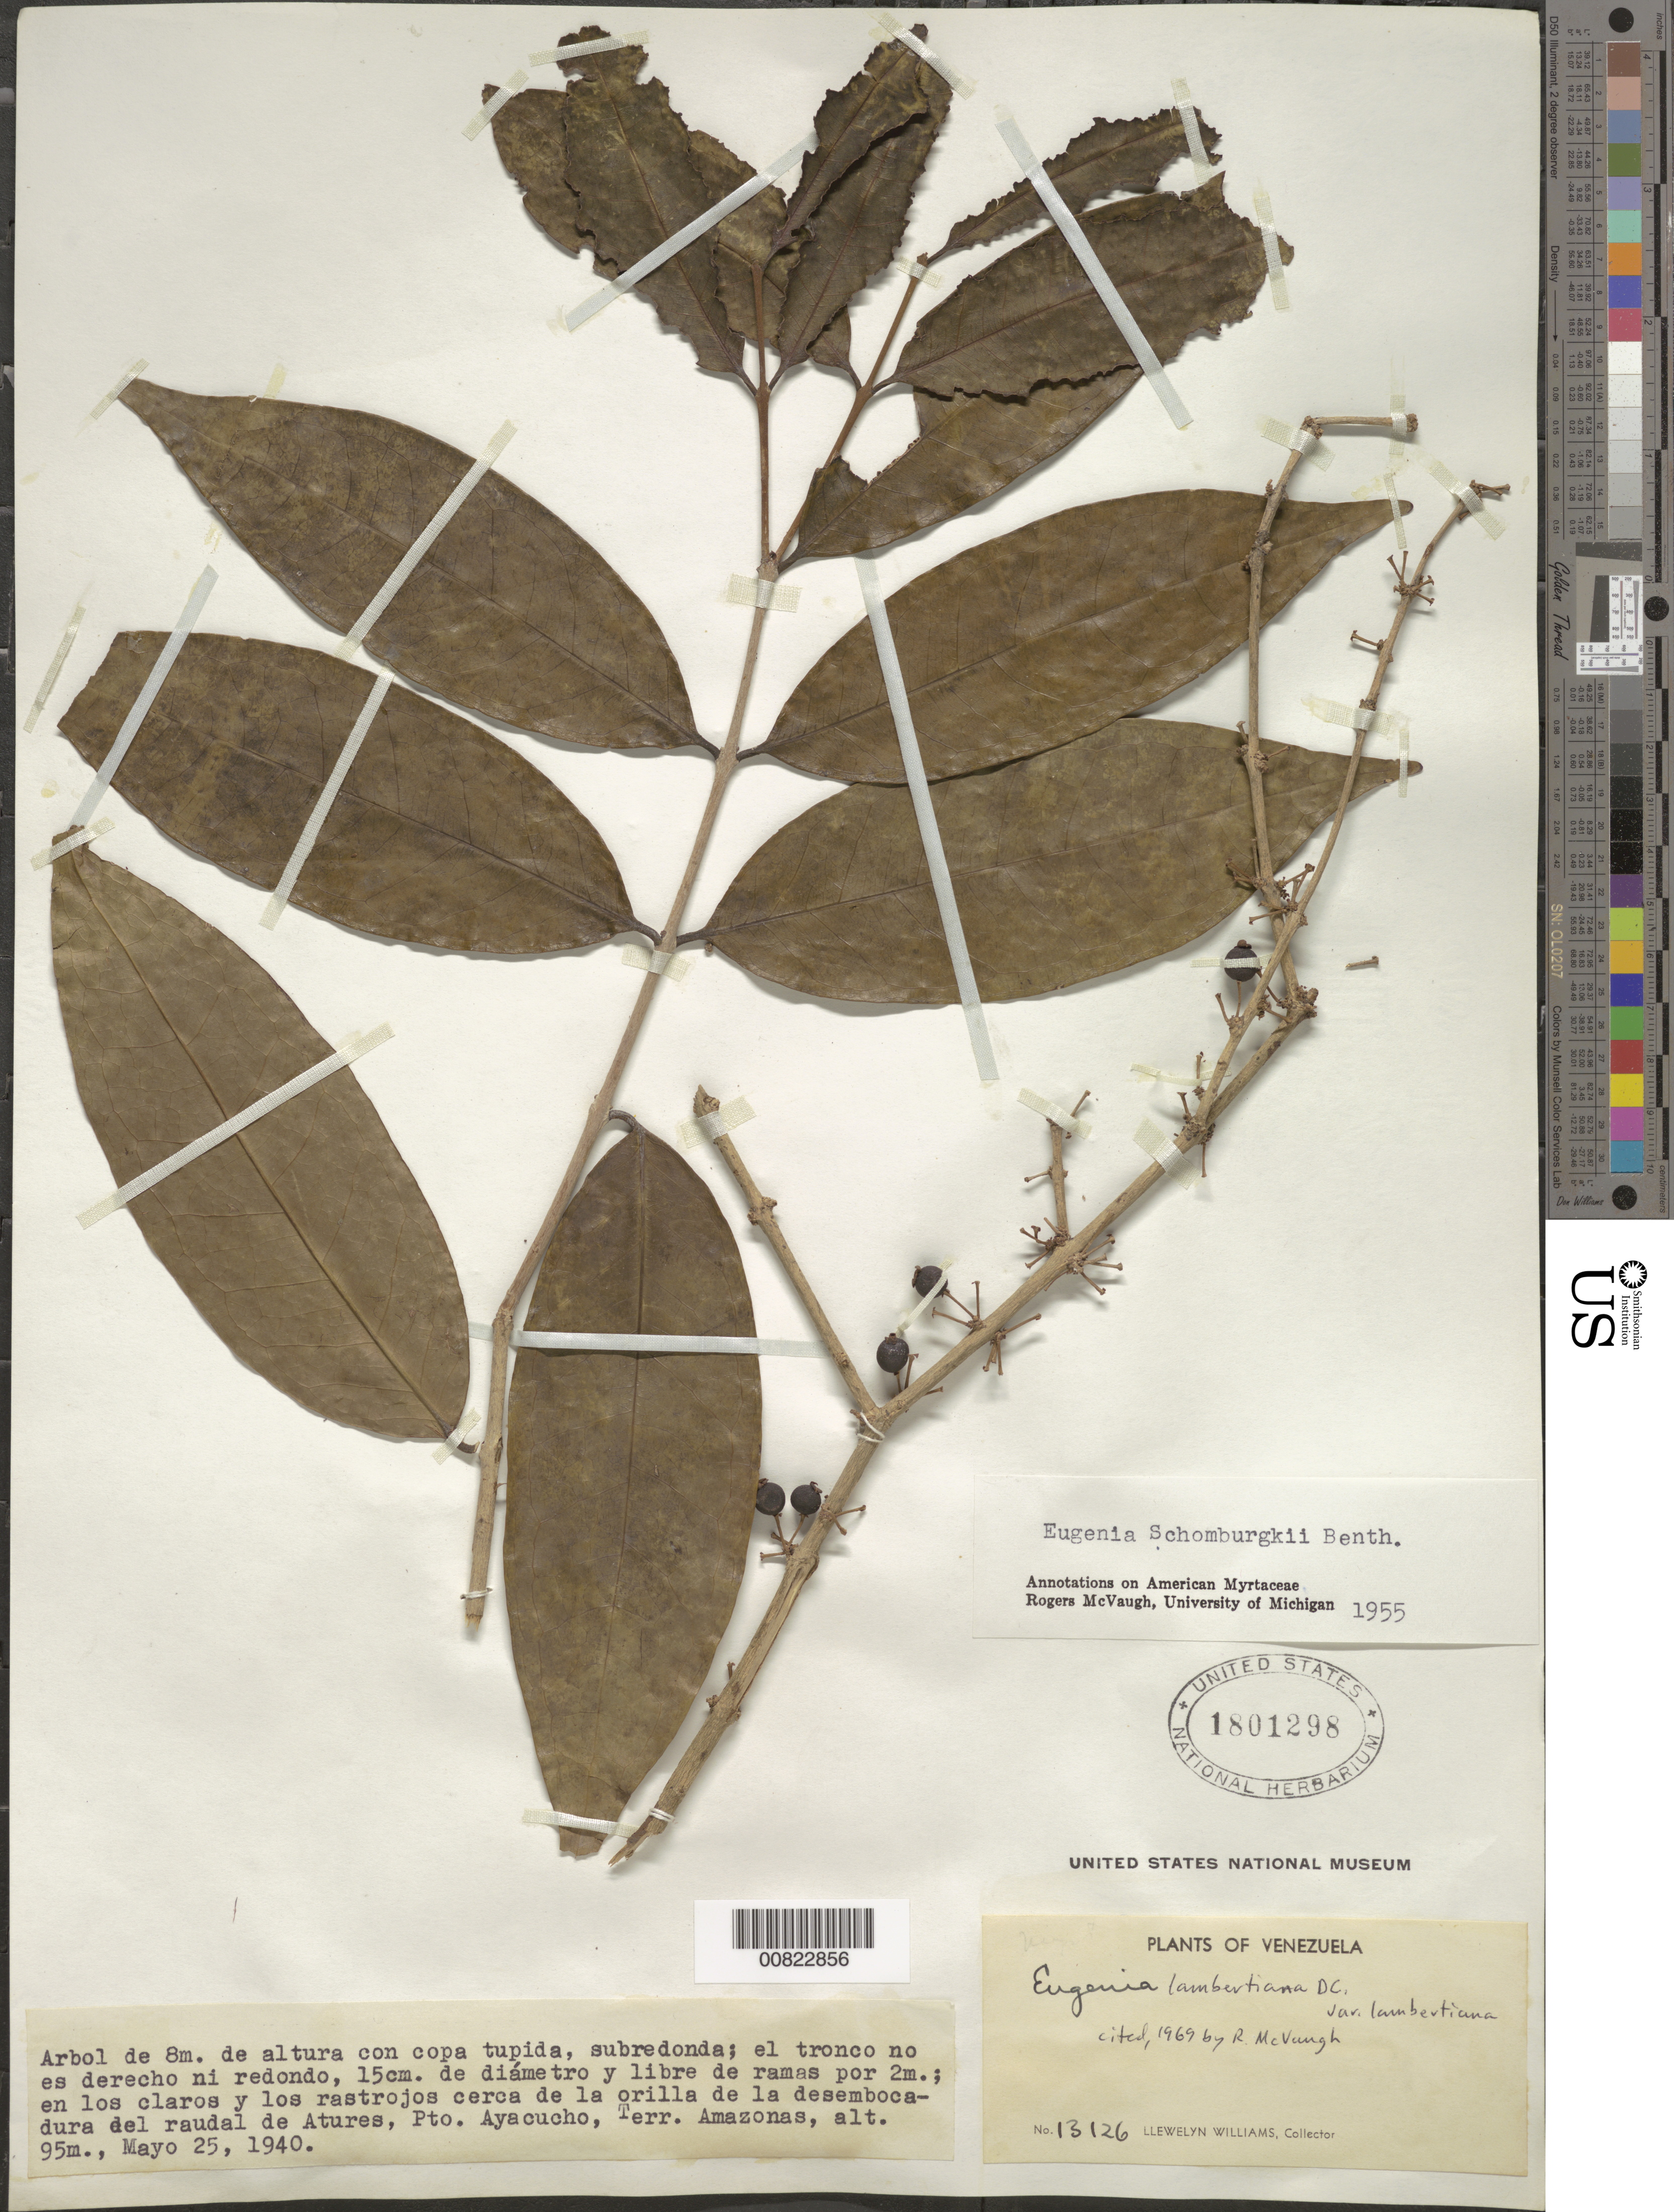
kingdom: Plantae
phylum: Tracheophyta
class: Magnoliopsida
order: Myrtales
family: Myrtaceae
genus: Eugenia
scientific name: Eugenia lambertiana var. lambertiana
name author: DC.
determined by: McVaugh, R.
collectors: Ll. Williams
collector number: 13126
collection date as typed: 25-May-40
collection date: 1940-05-25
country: Venezuela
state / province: Amazonas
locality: Puerto Ayacucho, de la desembocadura del raudal de Atures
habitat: Claros y rastrojos cerca de la orilla de raudal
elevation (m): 95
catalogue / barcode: US 1801298